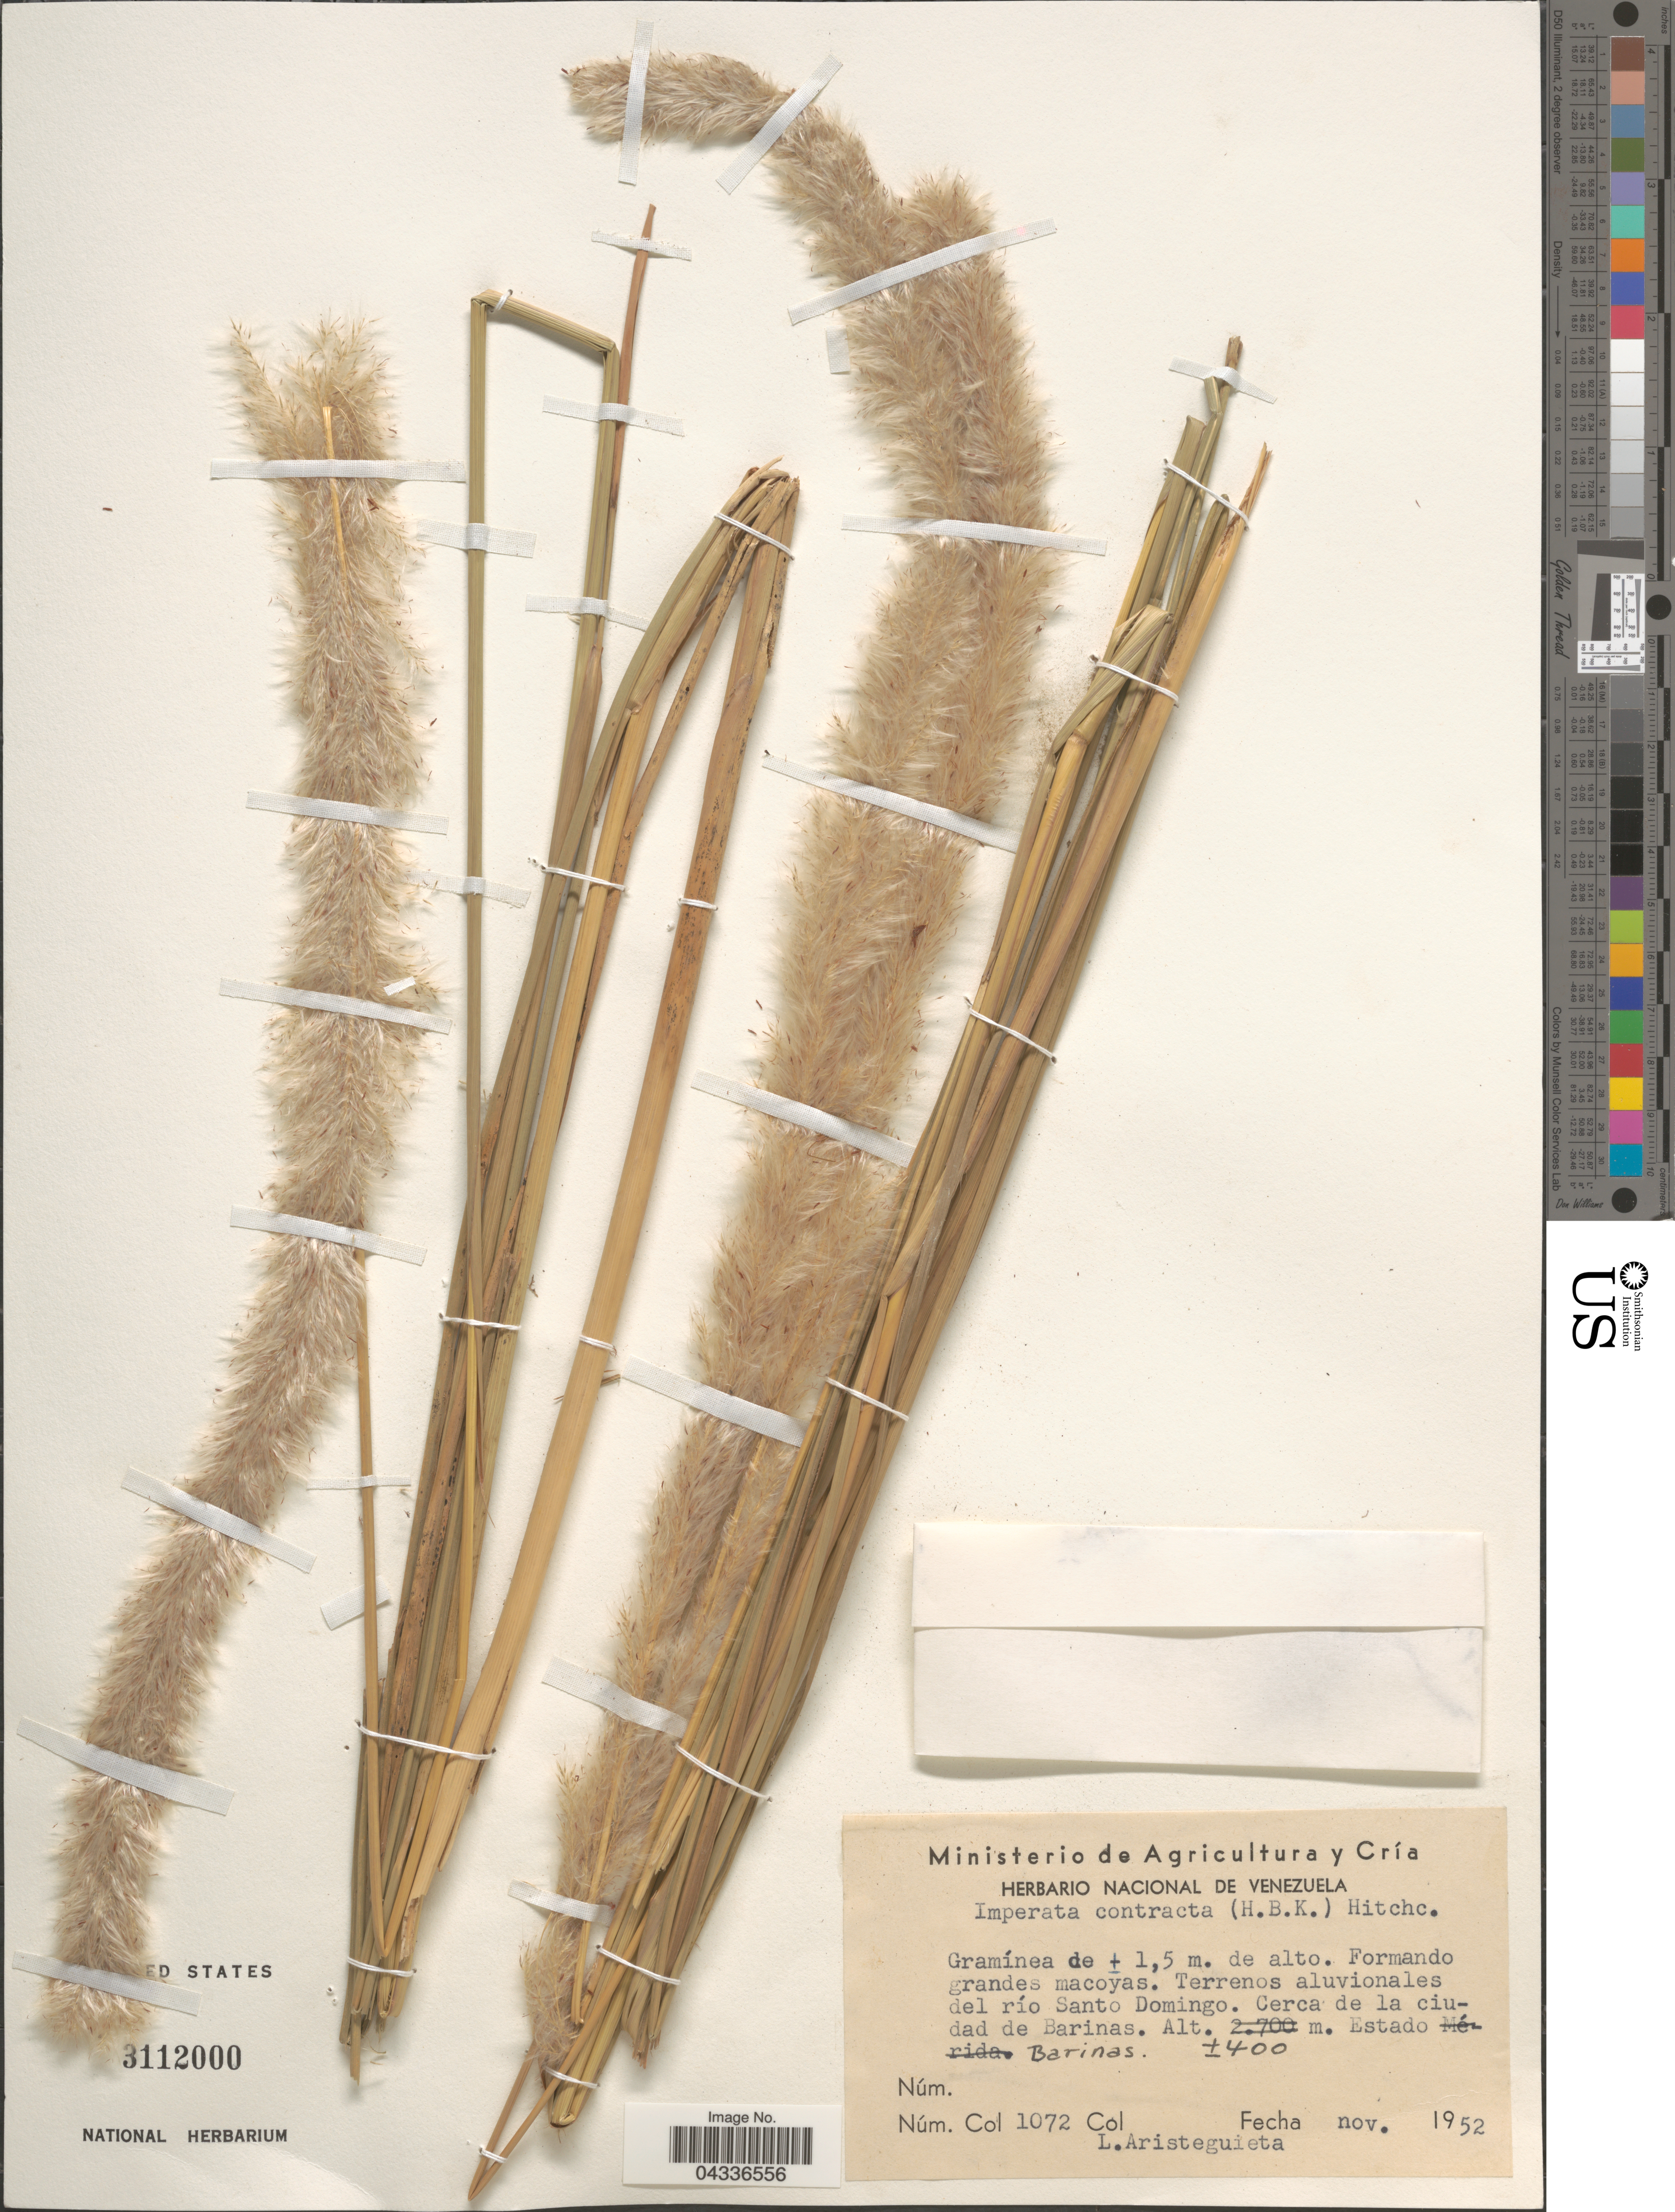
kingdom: Plantae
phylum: Tracheophyta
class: Liliopsida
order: Poales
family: Poaceae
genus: Imperata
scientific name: Imperata contracta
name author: (Kunth) Hitchc.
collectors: L. Aristeguieta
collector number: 1072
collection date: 1952-11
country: Venezuela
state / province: Barinas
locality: Terrenos aluvionales del río Santo Domingo. Cerca de la ciudad de Barinas.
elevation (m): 400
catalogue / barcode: US 3112000